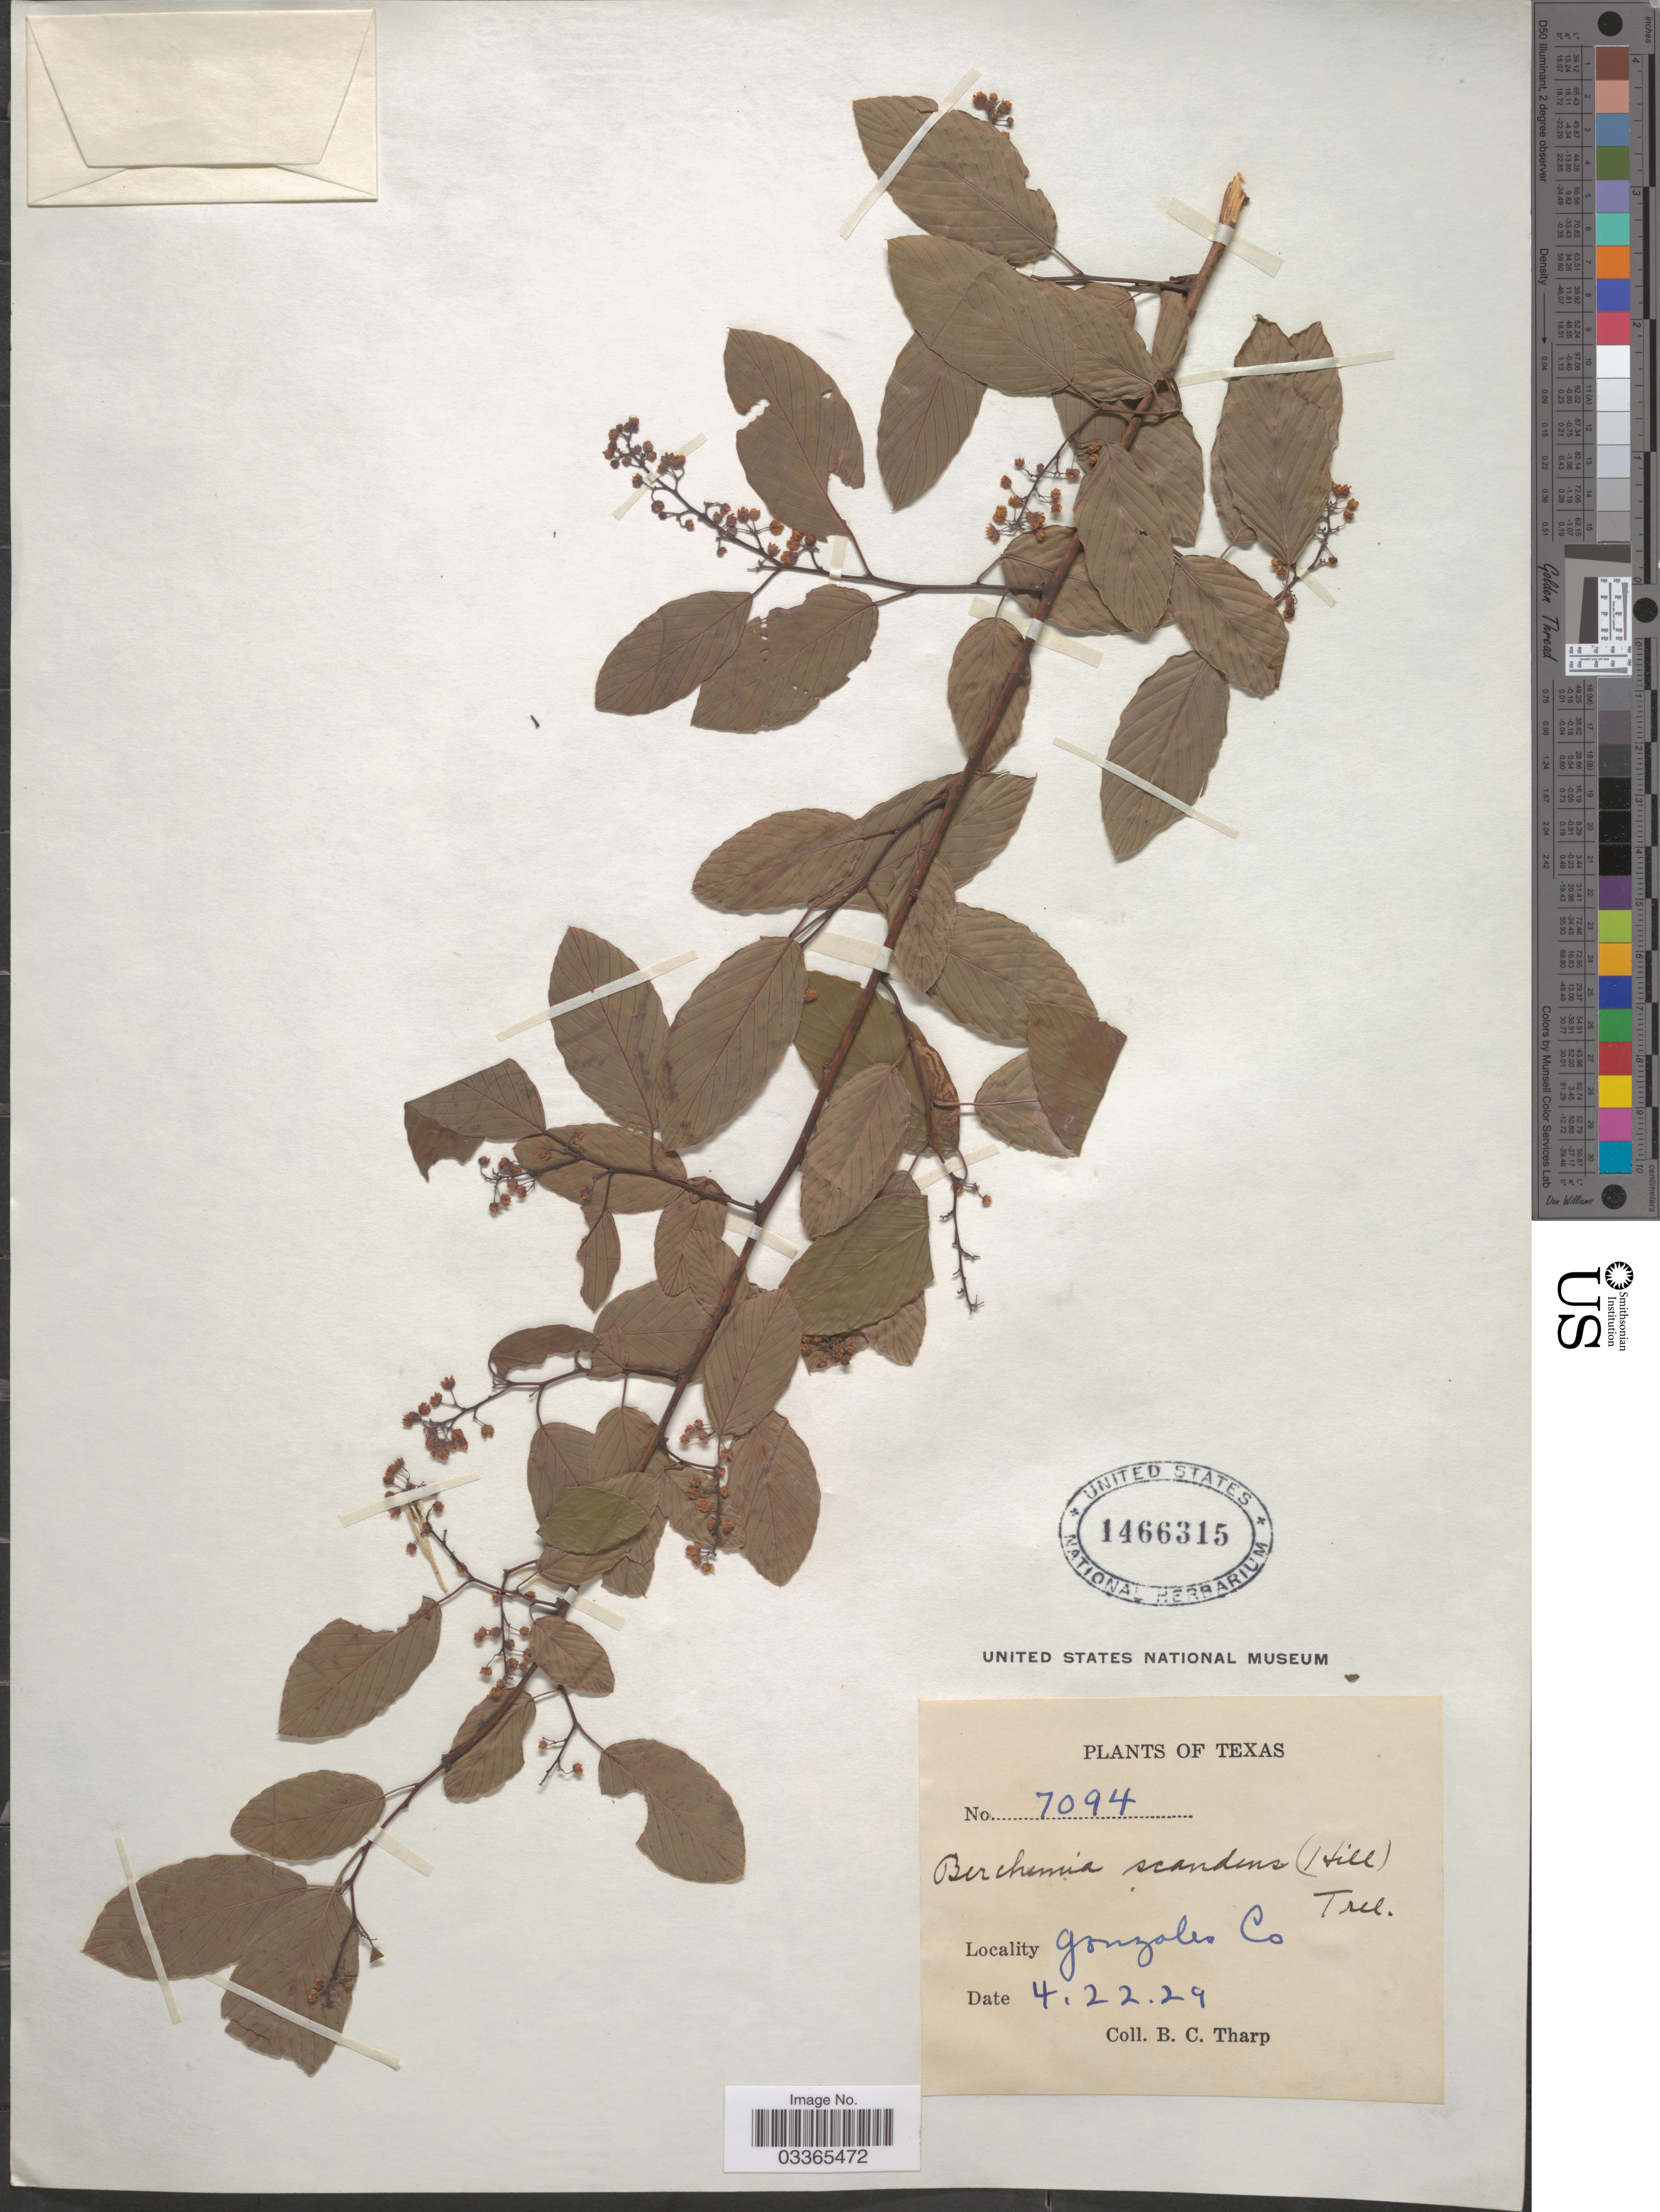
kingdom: Plantae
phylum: Tracheophyta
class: Magnoliopsida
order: Rosales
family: Rhamnaceae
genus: Berchemia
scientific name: Berchemia scandens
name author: (Hill) K. Koch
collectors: B. C. Tharp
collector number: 7094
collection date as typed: Transcribed d/m/y: 22/4/29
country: United States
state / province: Texas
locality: Gonzales Co.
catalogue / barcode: US 1466315